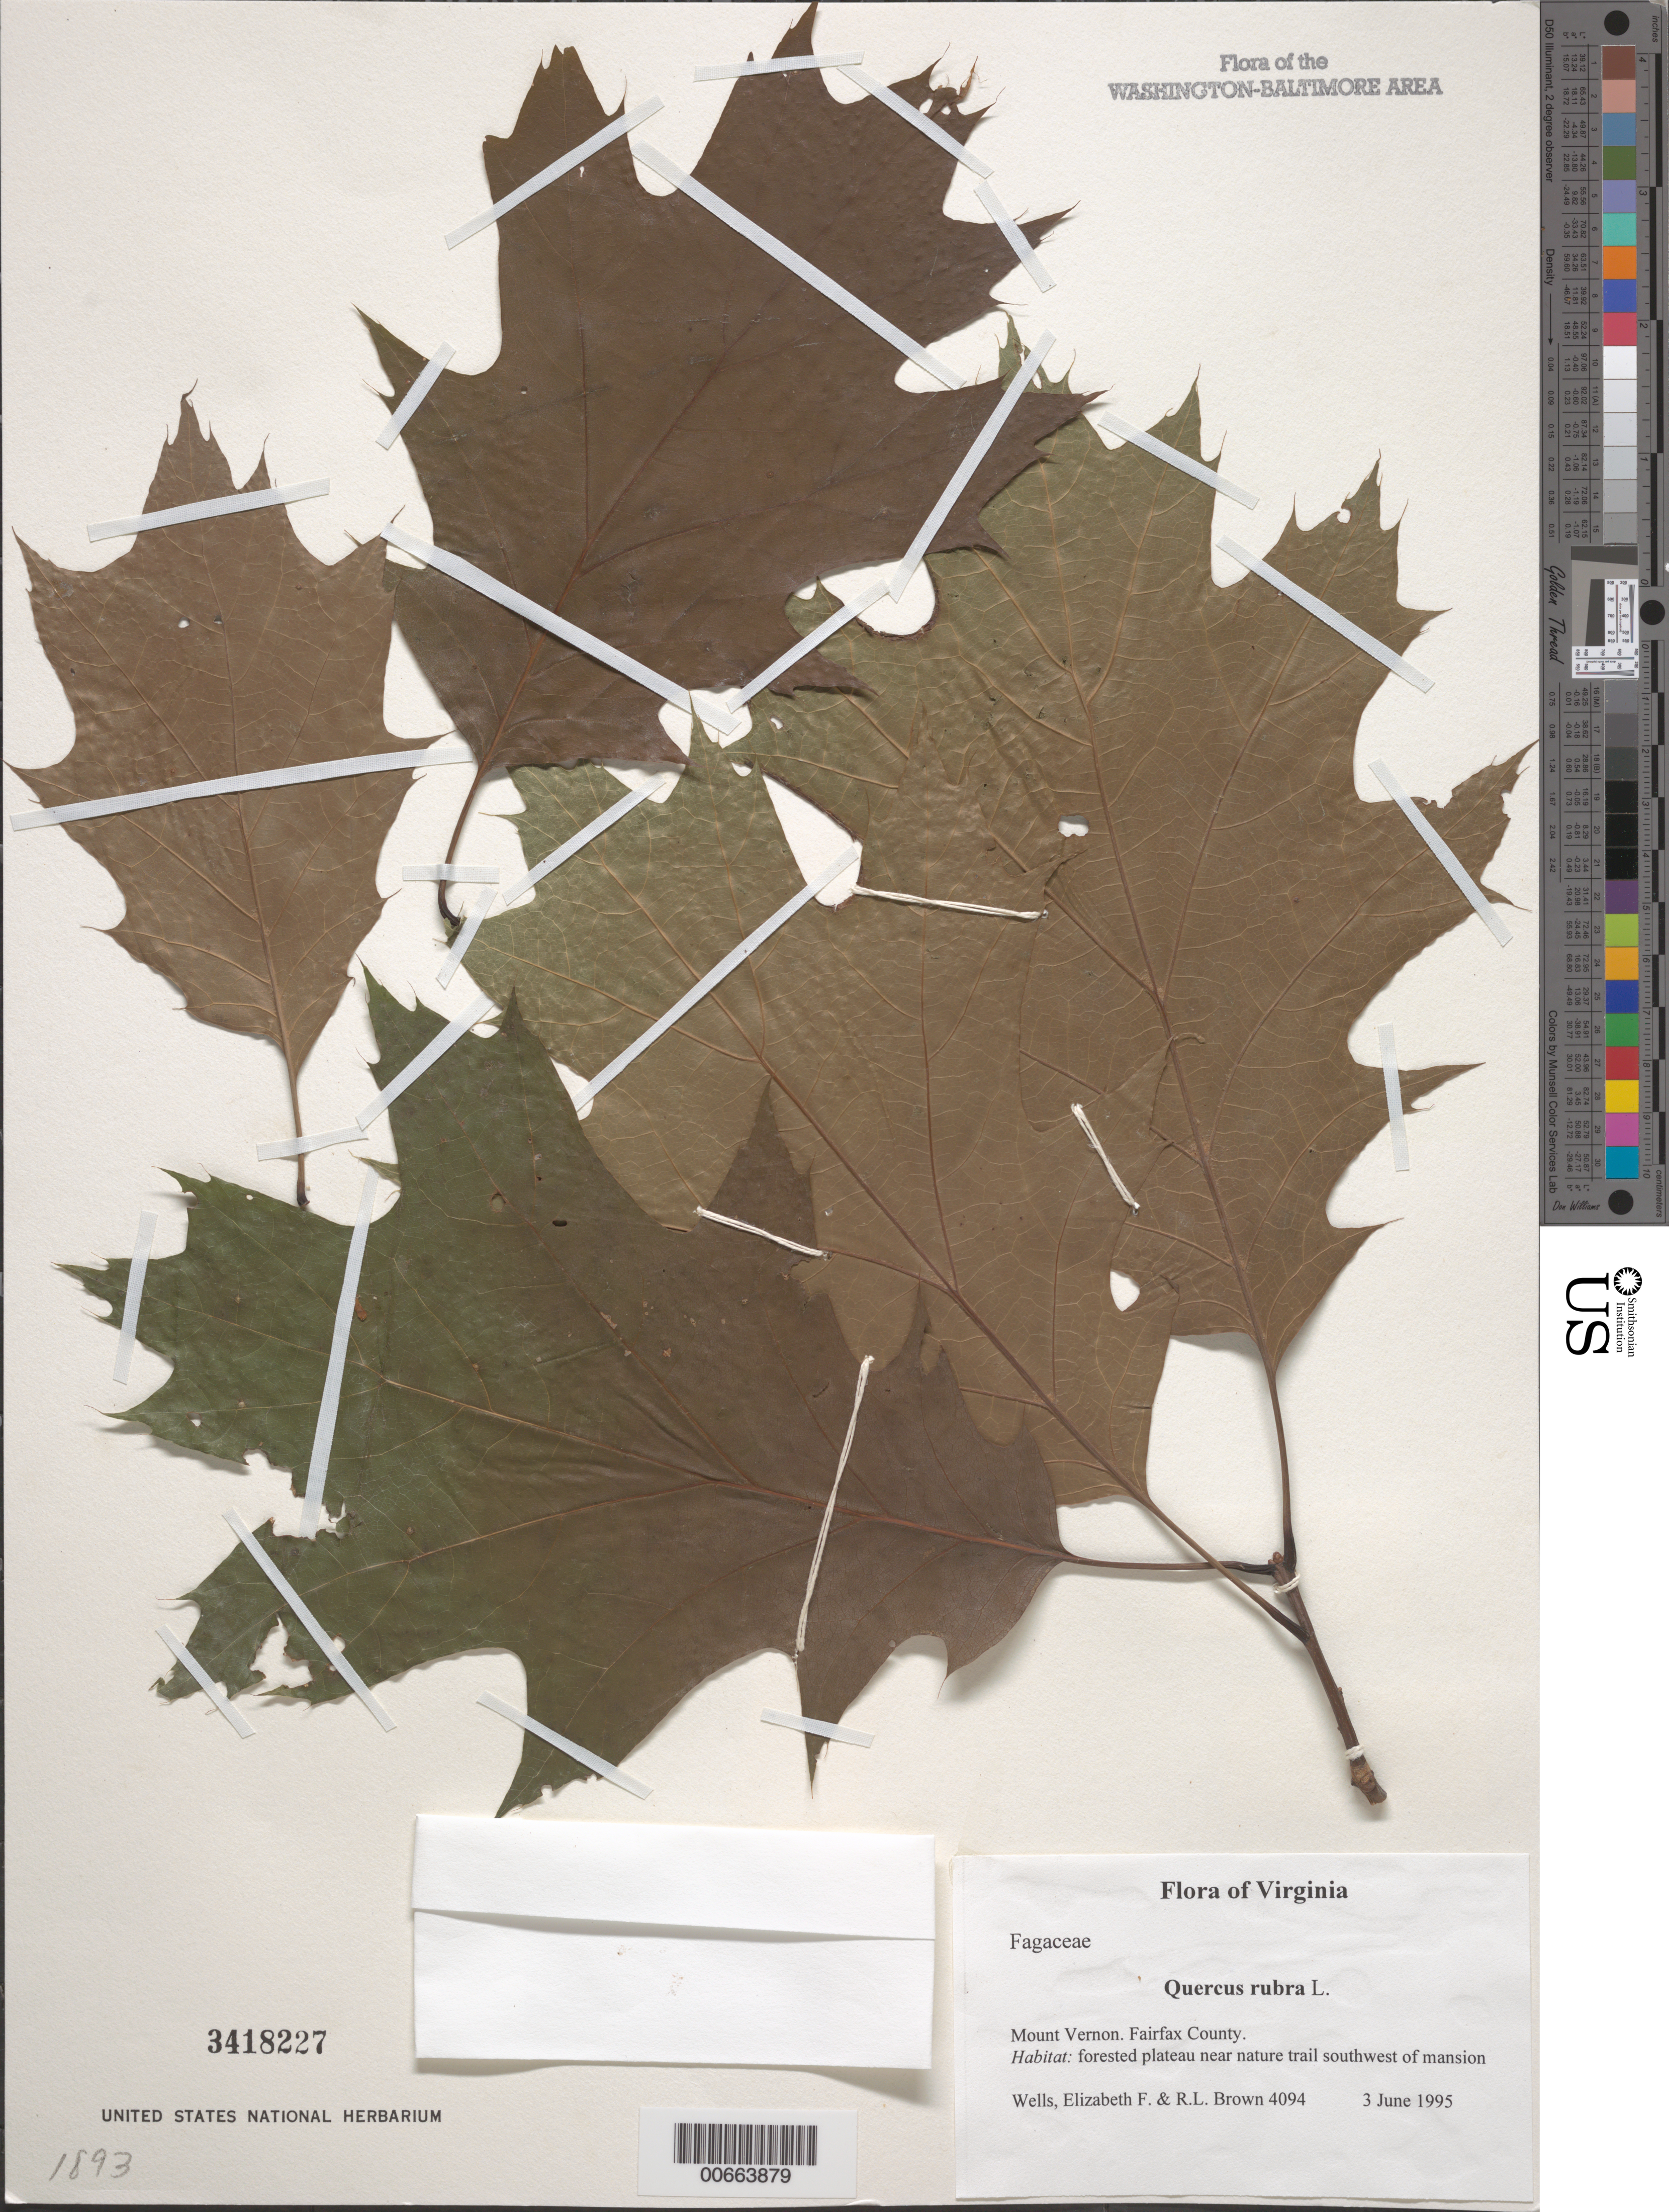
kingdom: Plantae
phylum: Tracheophyta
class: Magnoliopsida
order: Fagales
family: Fagaceae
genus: Quercus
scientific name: Quercus rubra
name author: L.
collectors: E. F. Wells & R. L. Brown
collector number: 4094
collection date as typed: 03 Jun 1995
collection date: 1995-06-03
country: United States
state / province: Virginia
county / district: Fairfax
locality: Mount Vernon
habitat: forested plateau near nature trail southwest of mansion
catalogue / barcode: US 3418227